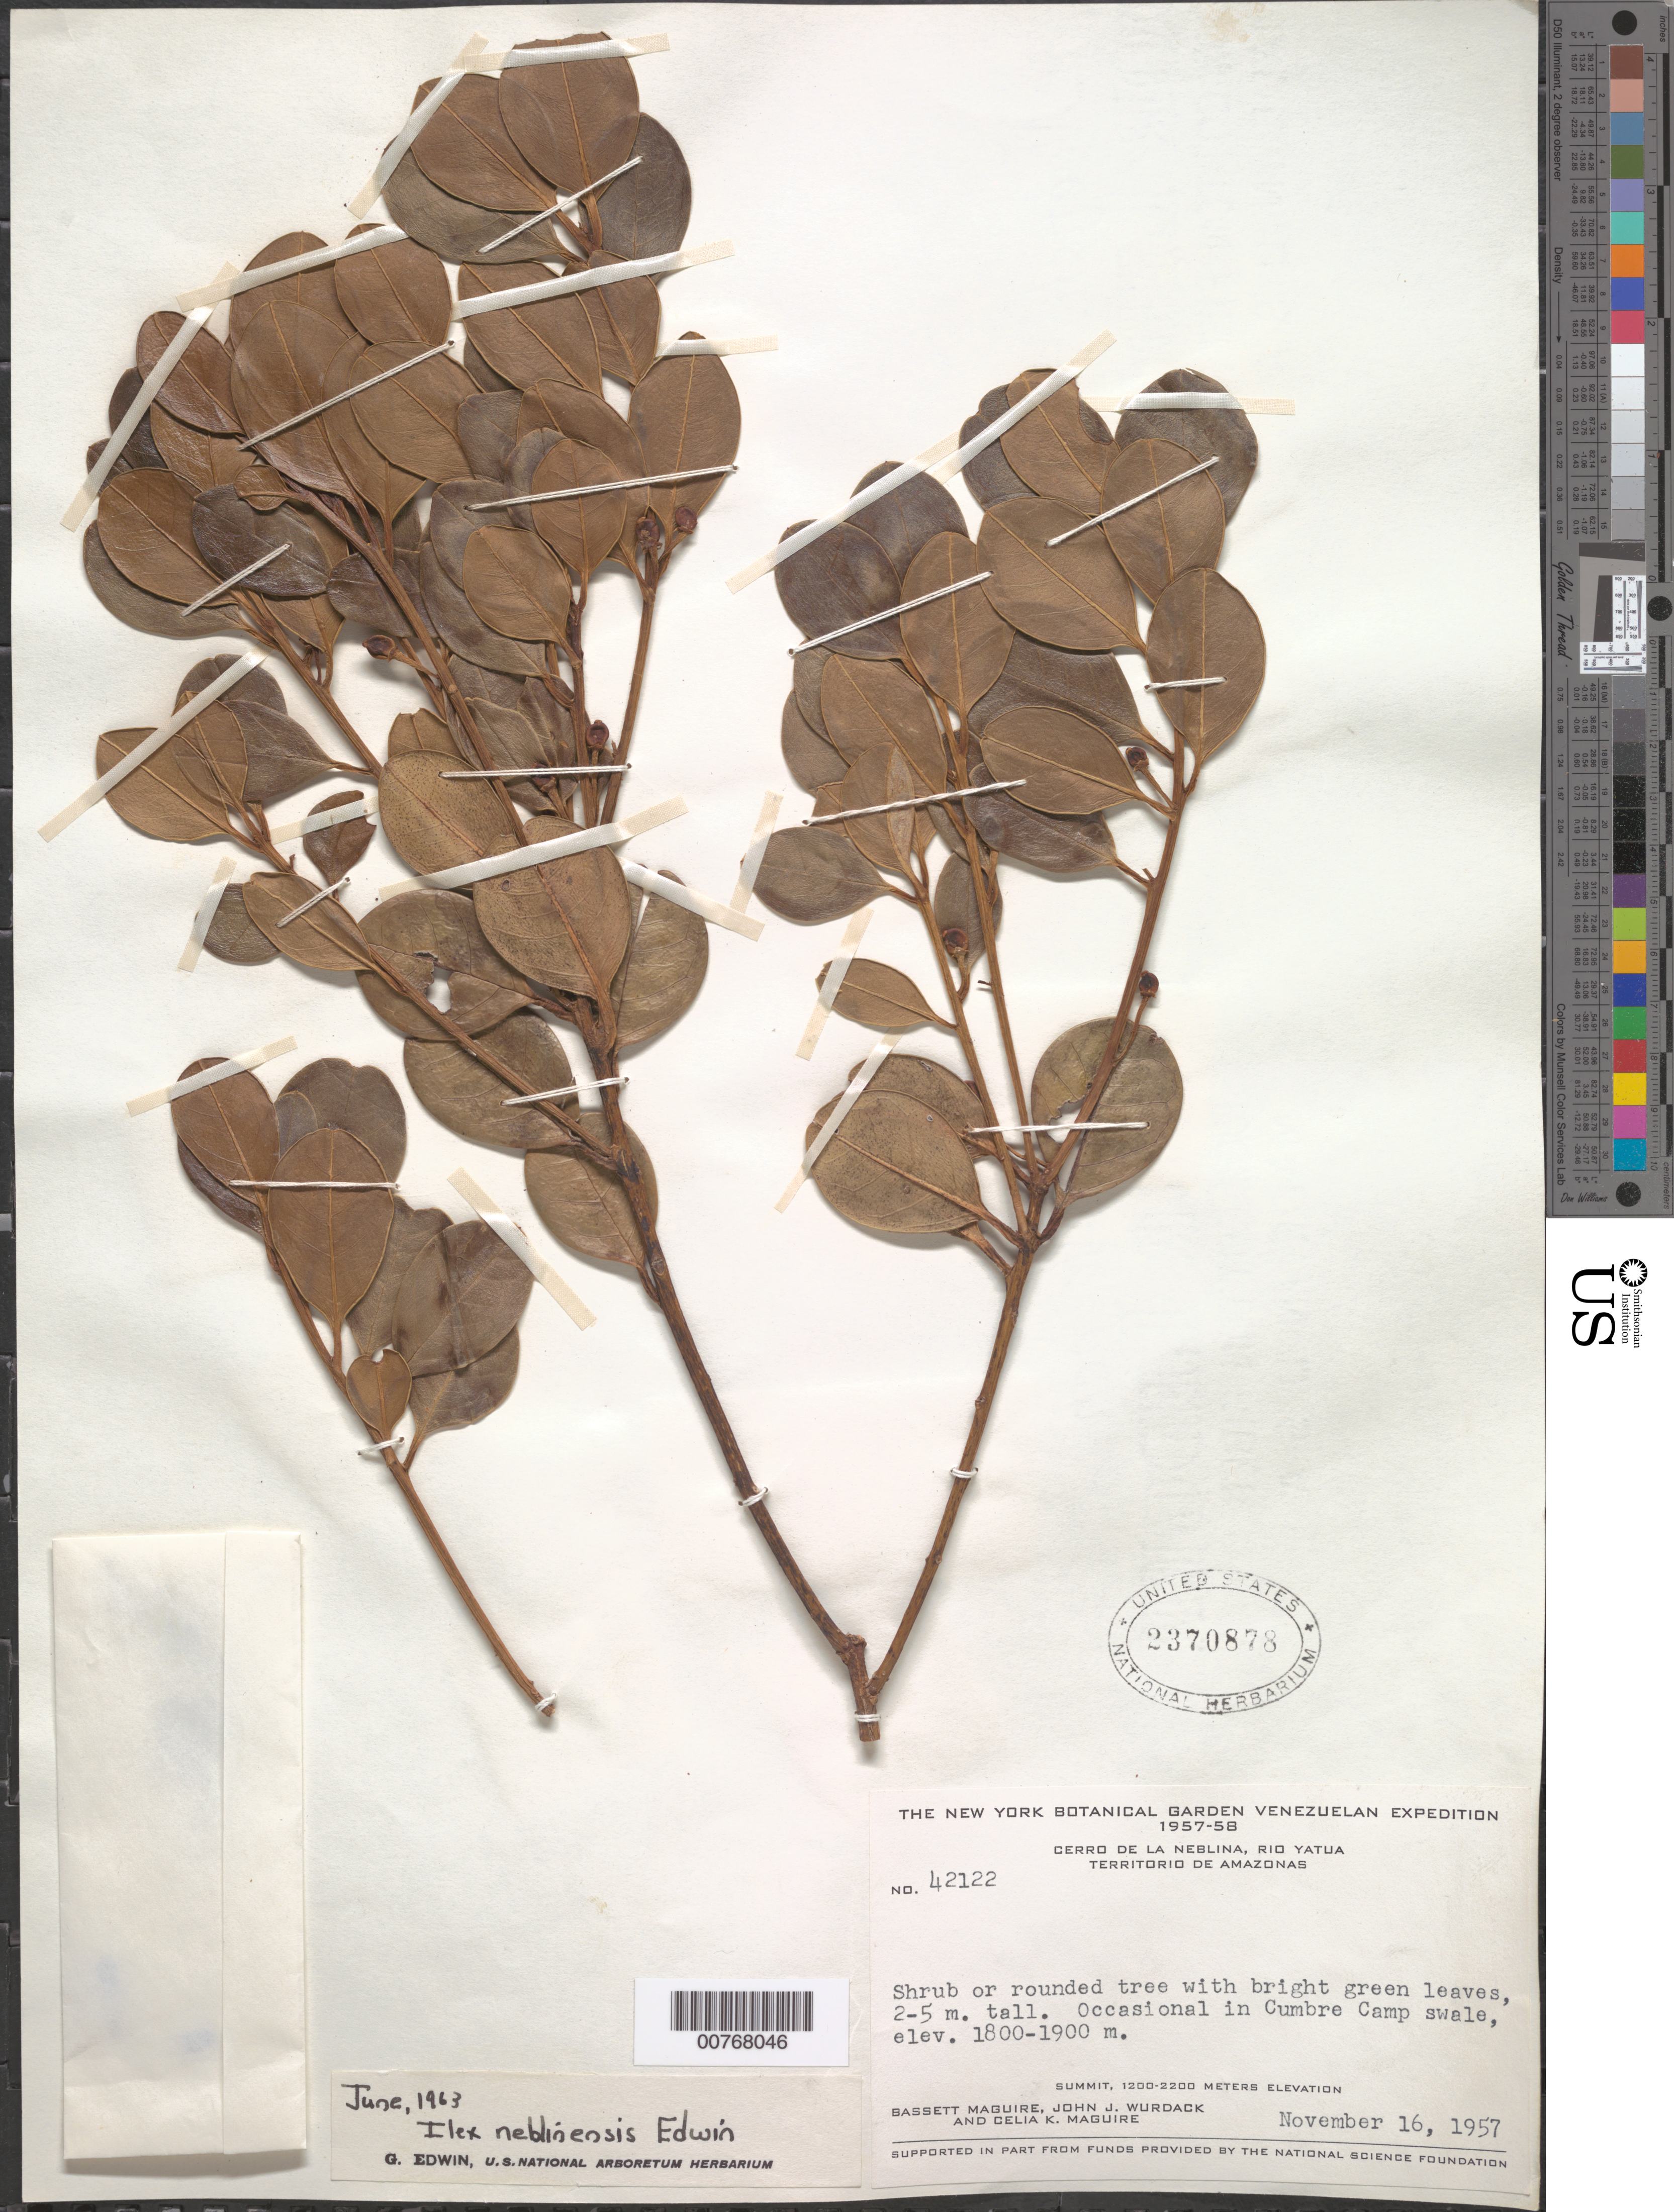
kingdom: Plantae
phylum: Tracheophyta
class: Magnoliopsida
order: Aquifoliales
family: Aquifoliaceae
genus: Ilex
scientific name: Ilex neblinensis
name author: Edwin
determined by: Edwin, G.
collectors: B. Maguire, J. J. Wurdack & C. K. Maguire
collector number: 42122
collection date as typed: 16-Nov-57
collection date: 1957-11-16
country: Venezuela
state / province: Amazonas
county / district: Río Negro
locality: Cerro de la Neblina, Río Yatua, Cumbre Camp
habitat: Summit camp swale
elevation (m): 1800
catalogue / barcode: US 2370878